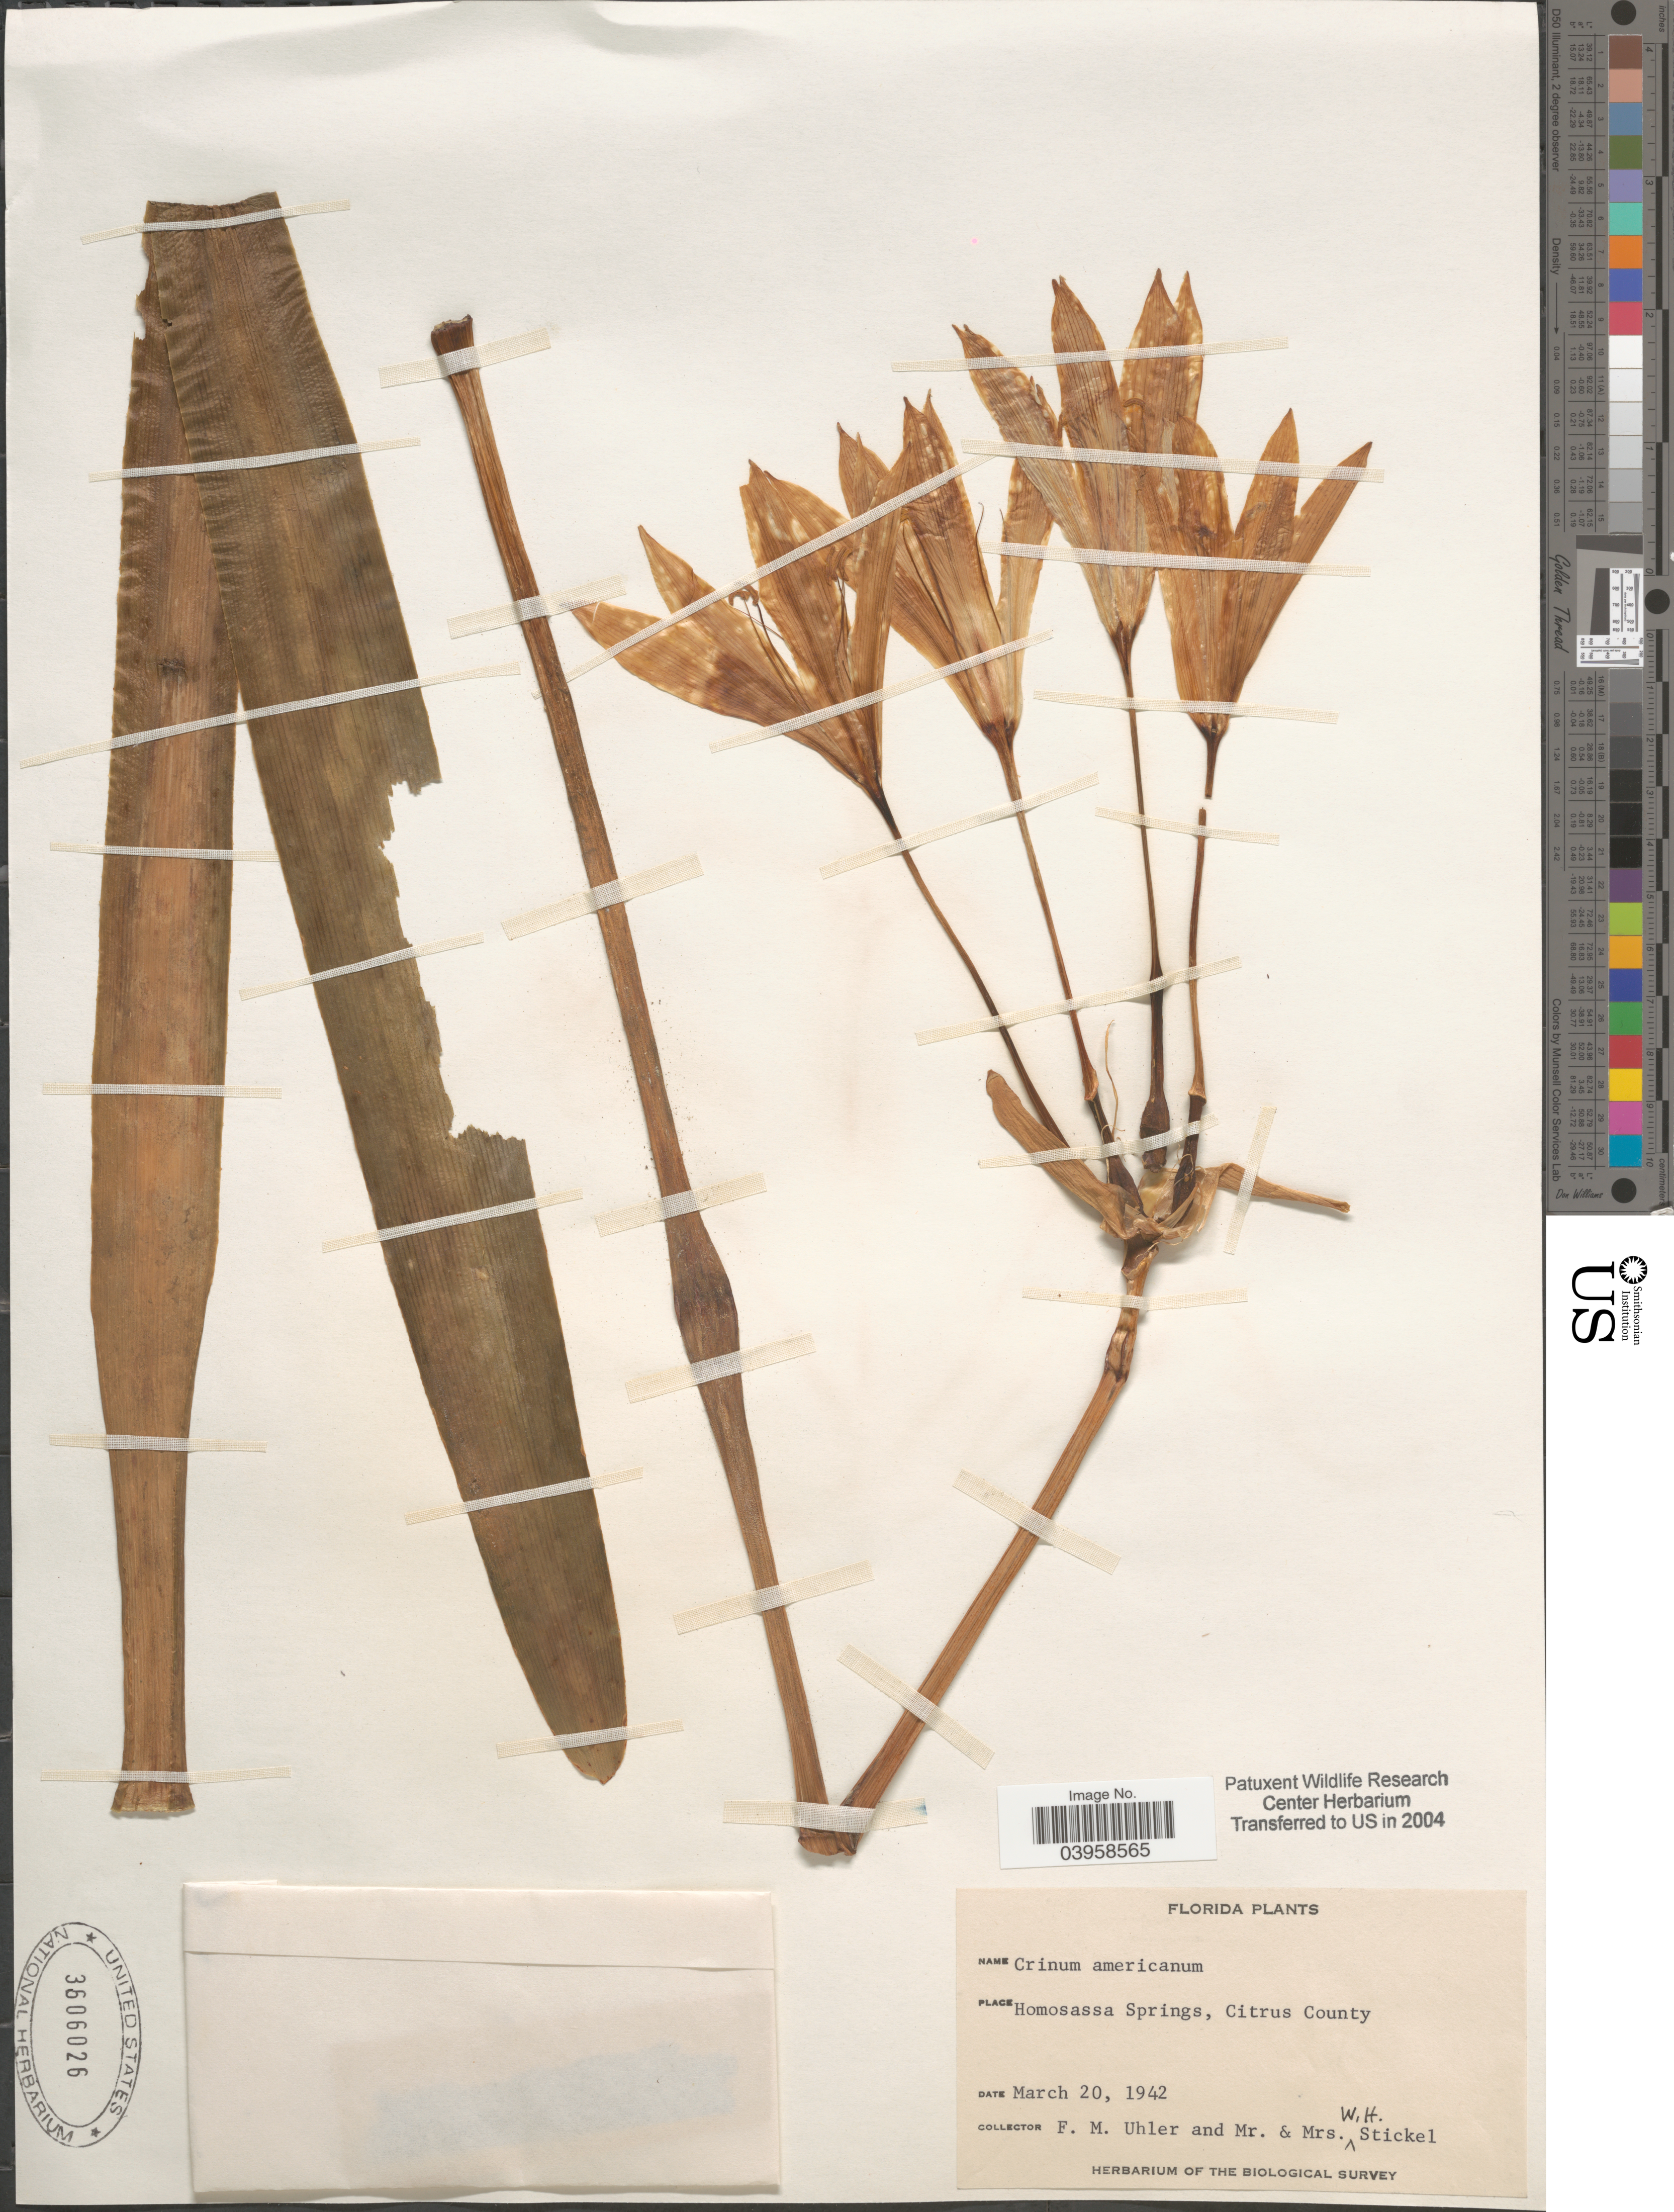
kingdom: Plantae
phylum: Tracheophyta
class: Liliopsida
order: Asparagales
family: Amaryllidaceae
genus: Crinum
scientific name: Crinum americanum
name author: L.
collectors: F. M. Uhler, W. Stickel & W. Stickel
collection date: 1942-03-20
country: United States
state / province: Florida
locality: Homosassa Springs, Citrus County.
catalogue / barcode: US 3606026